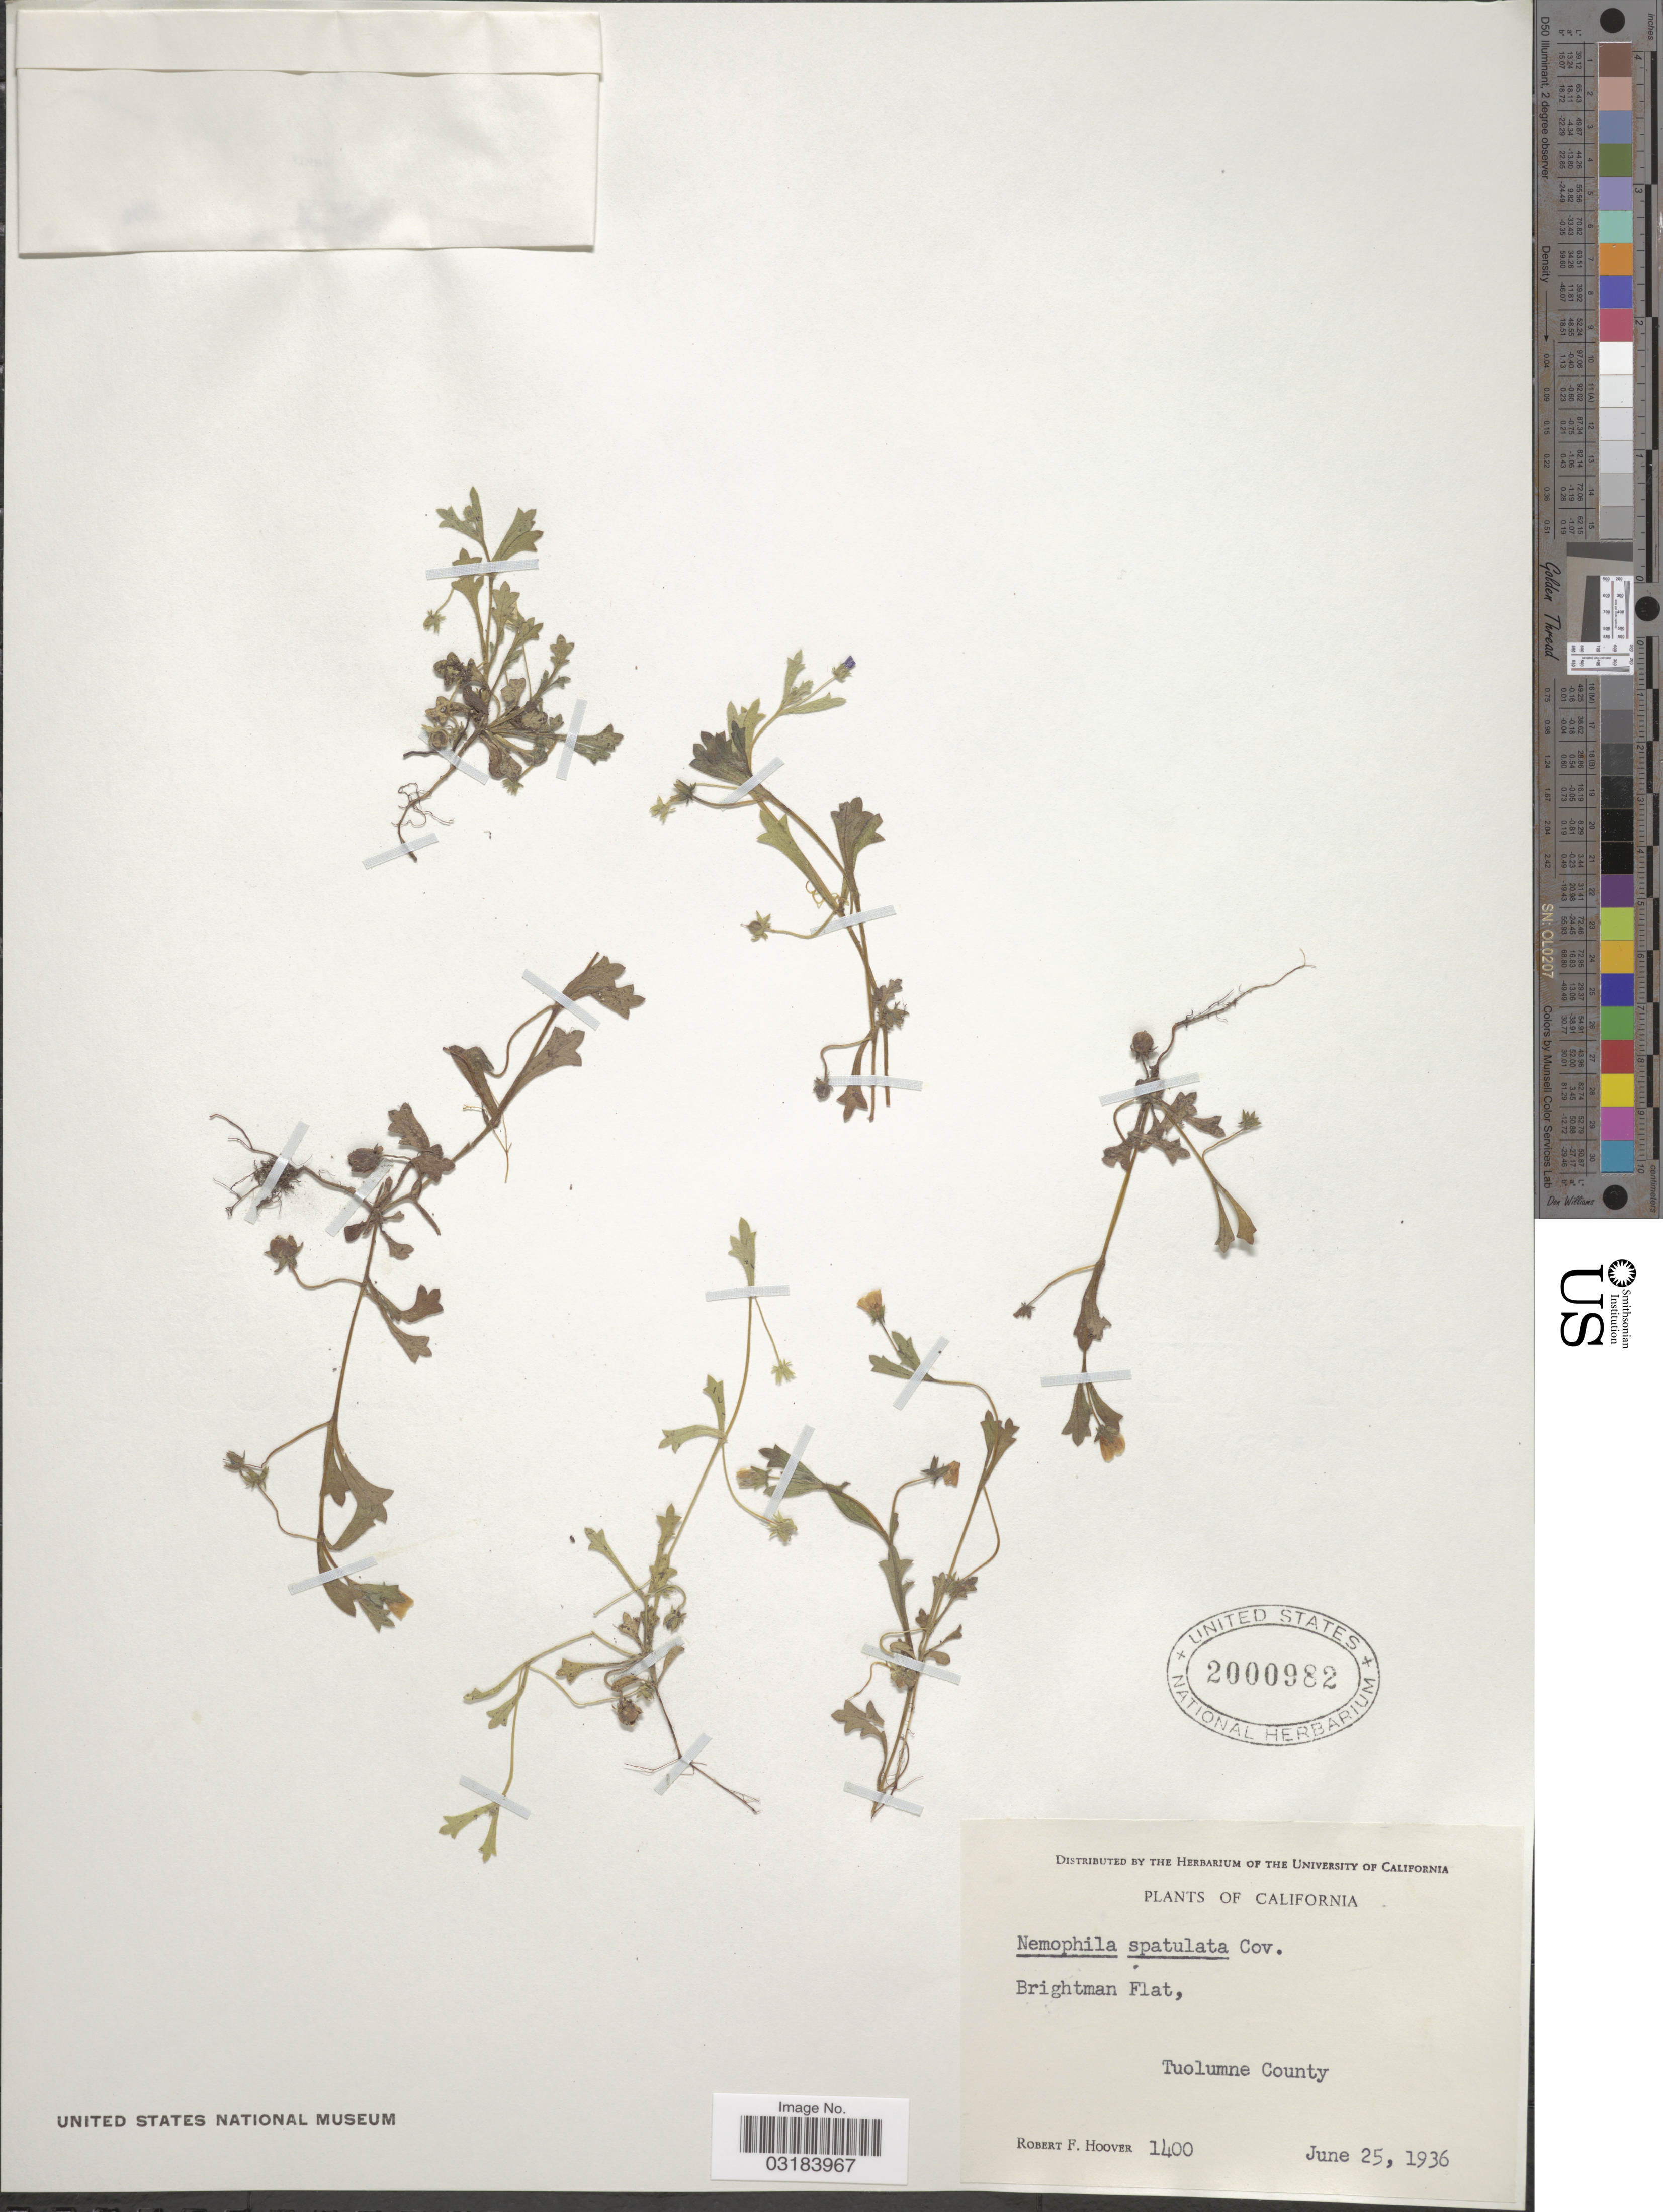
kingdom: Plantae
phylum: Tracheophyta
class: Magnoliopsida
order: Boraginales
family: Hydrophyllaceae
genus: Nemophila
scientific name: Nemophila spatulata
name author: Coville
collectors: R. F. Hoover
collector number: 1400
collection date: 1936-06-25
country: United States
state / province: California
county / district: Tuolumne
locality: Brightman Flat, Tuolumne County.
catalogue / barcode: US 2000982